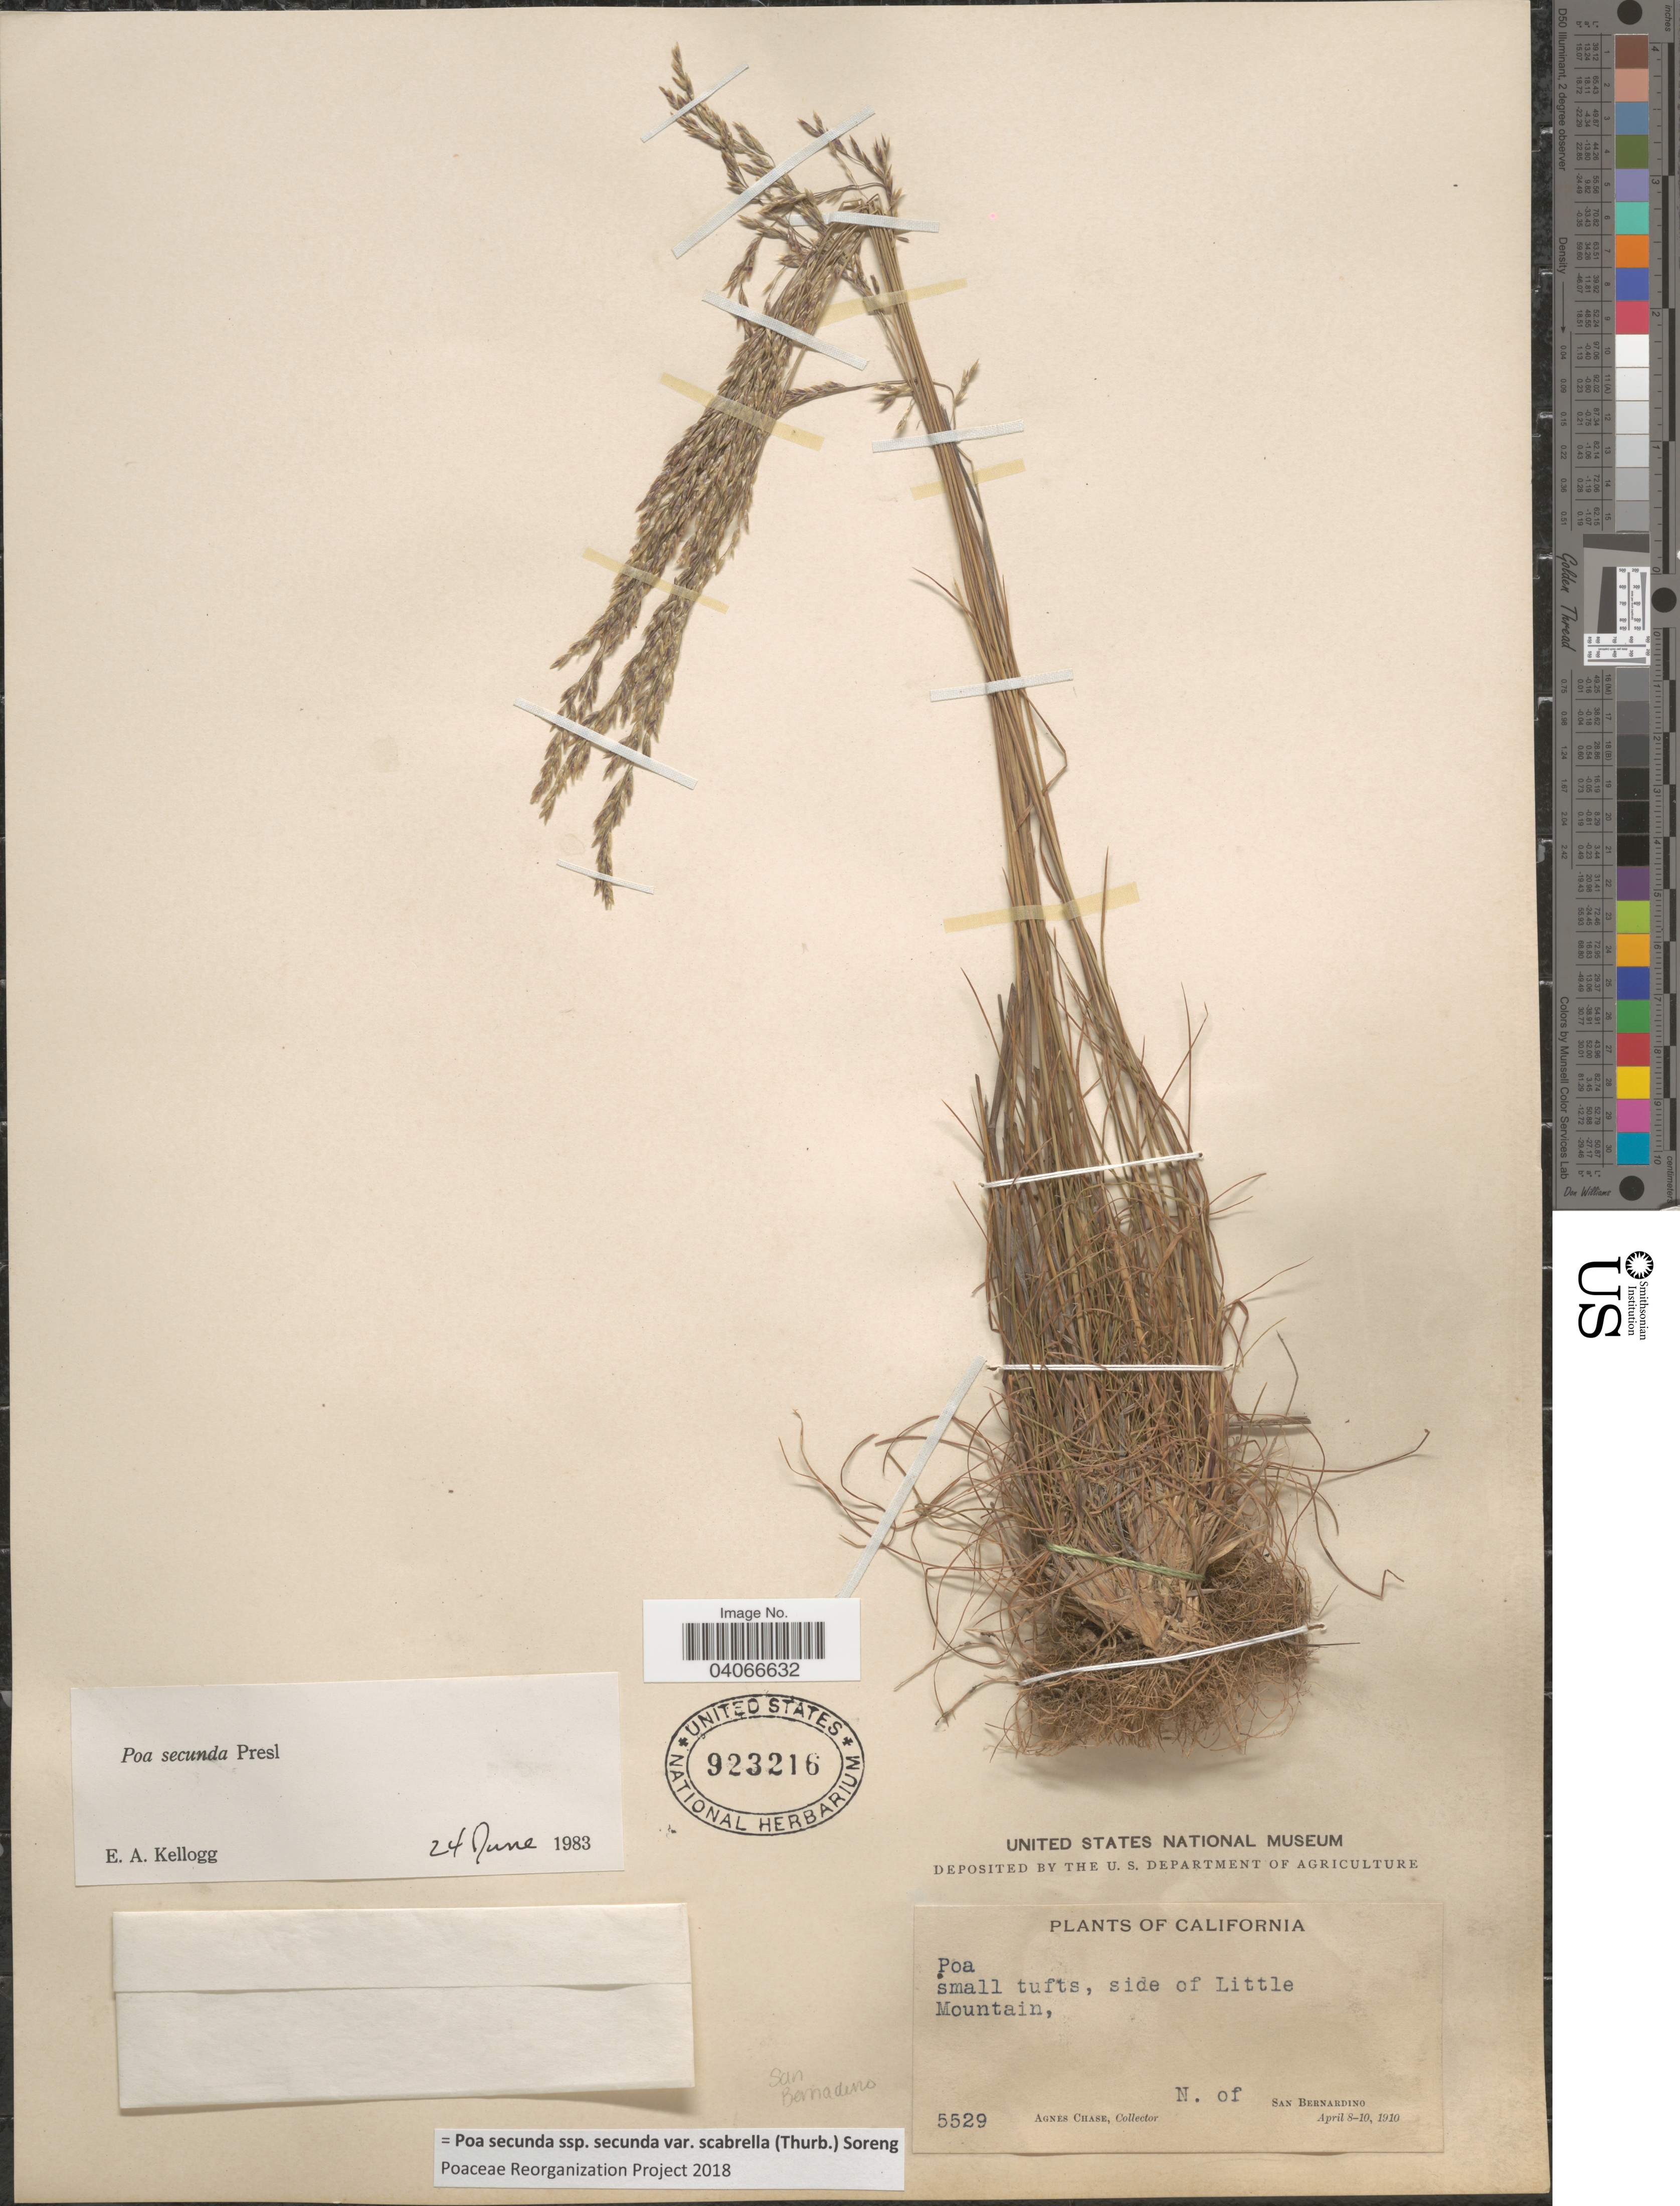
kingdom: Plantae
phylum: Tracheophyta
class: Liliopsida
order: Poales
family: Poaceae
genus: Poa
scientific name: Poa secunda subsp. secunda var. scabrella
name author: (Thurb.) Soreng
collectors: A. Chase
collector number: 5529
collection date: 1910-04-08/1910-04-10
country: United States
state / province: California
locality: Side of Little Mountain. N. of San Bernardino. San Bernadino.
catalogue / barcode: US 923216